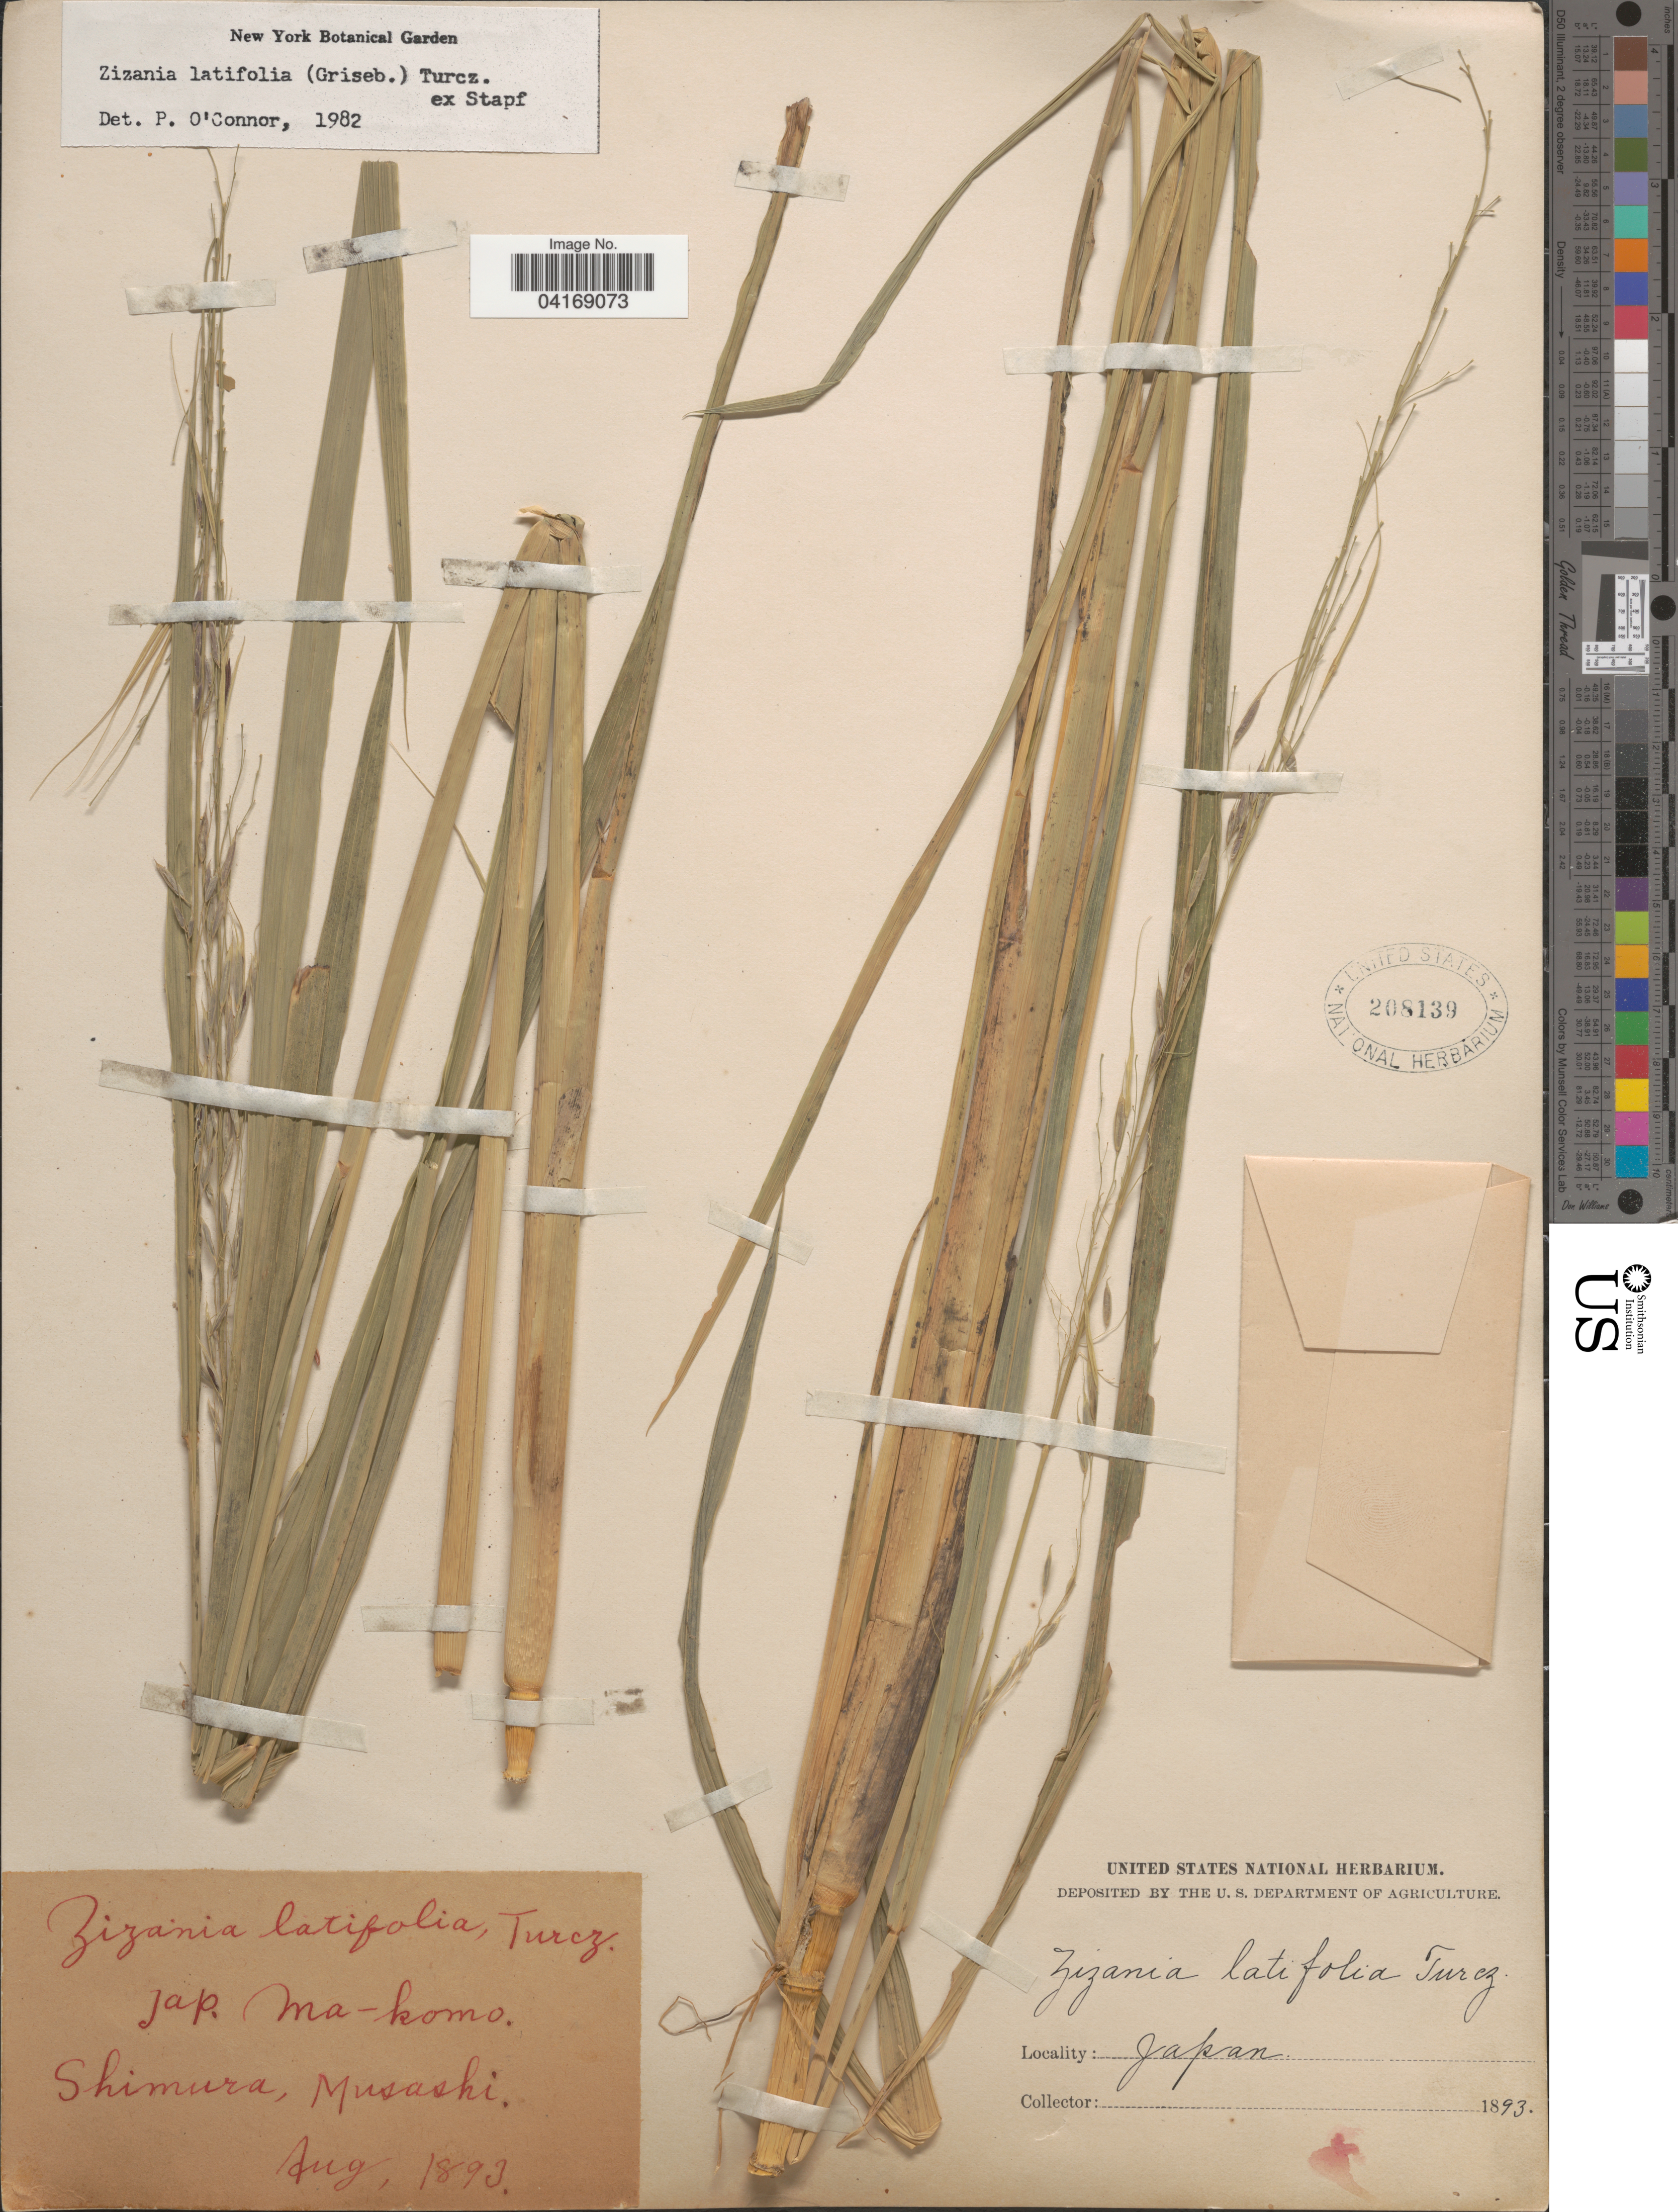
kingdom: Plantae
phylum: Tracheophyta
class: Liliopsida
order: Poales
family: Poaceae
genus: Zizania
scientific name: Zizania latifolia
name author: (Griseb.) Stapf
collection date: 1893-08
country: Japan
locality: Ma-komo. Shimura, Musashi.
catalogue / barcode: US 208139